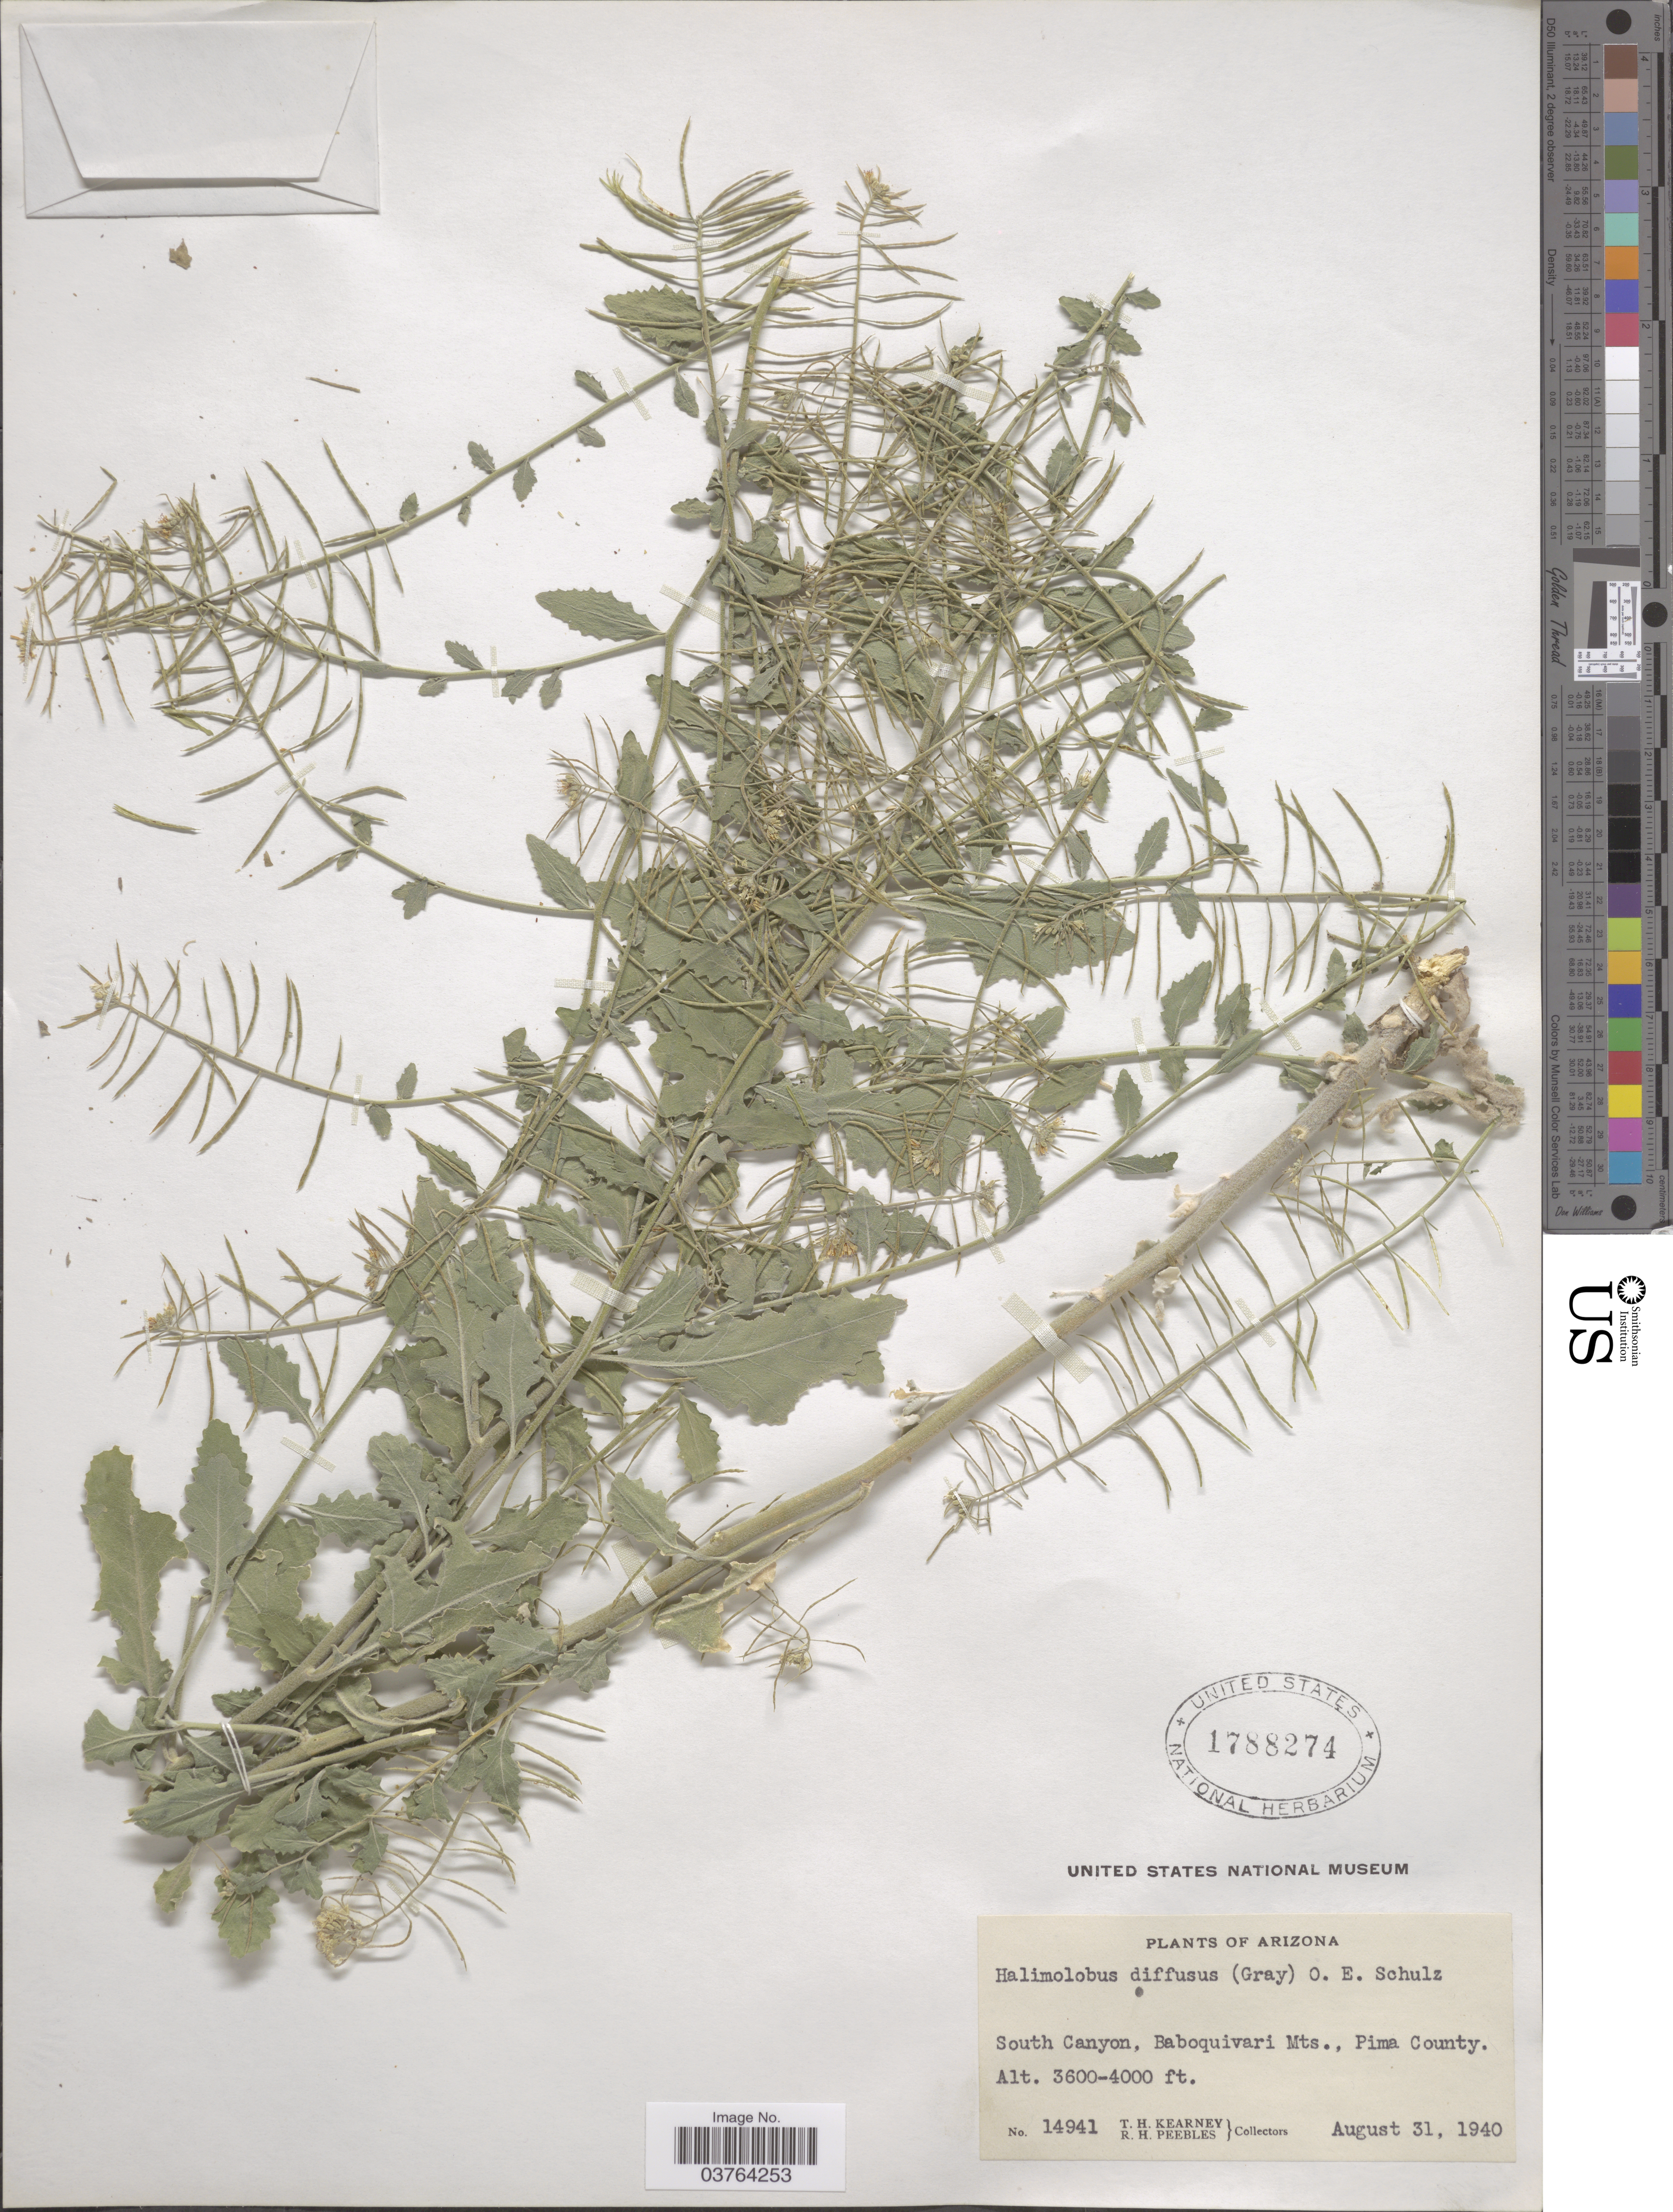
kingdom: Plantae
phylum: Tracheophyta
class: Magnoliopsida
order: Brassicales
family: Brassicaceae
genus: Halimolobos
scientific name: Halimolobos diffusa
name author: (A. Gray) O.E. Schulz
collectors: T. H. Kearney & R. H. Peebles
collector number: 14941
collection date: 1940-08-31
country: United States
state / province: Arizona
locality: South Canyon, Baboquivari Mts., Pima County.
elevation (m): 1097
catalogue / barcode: US 1788274